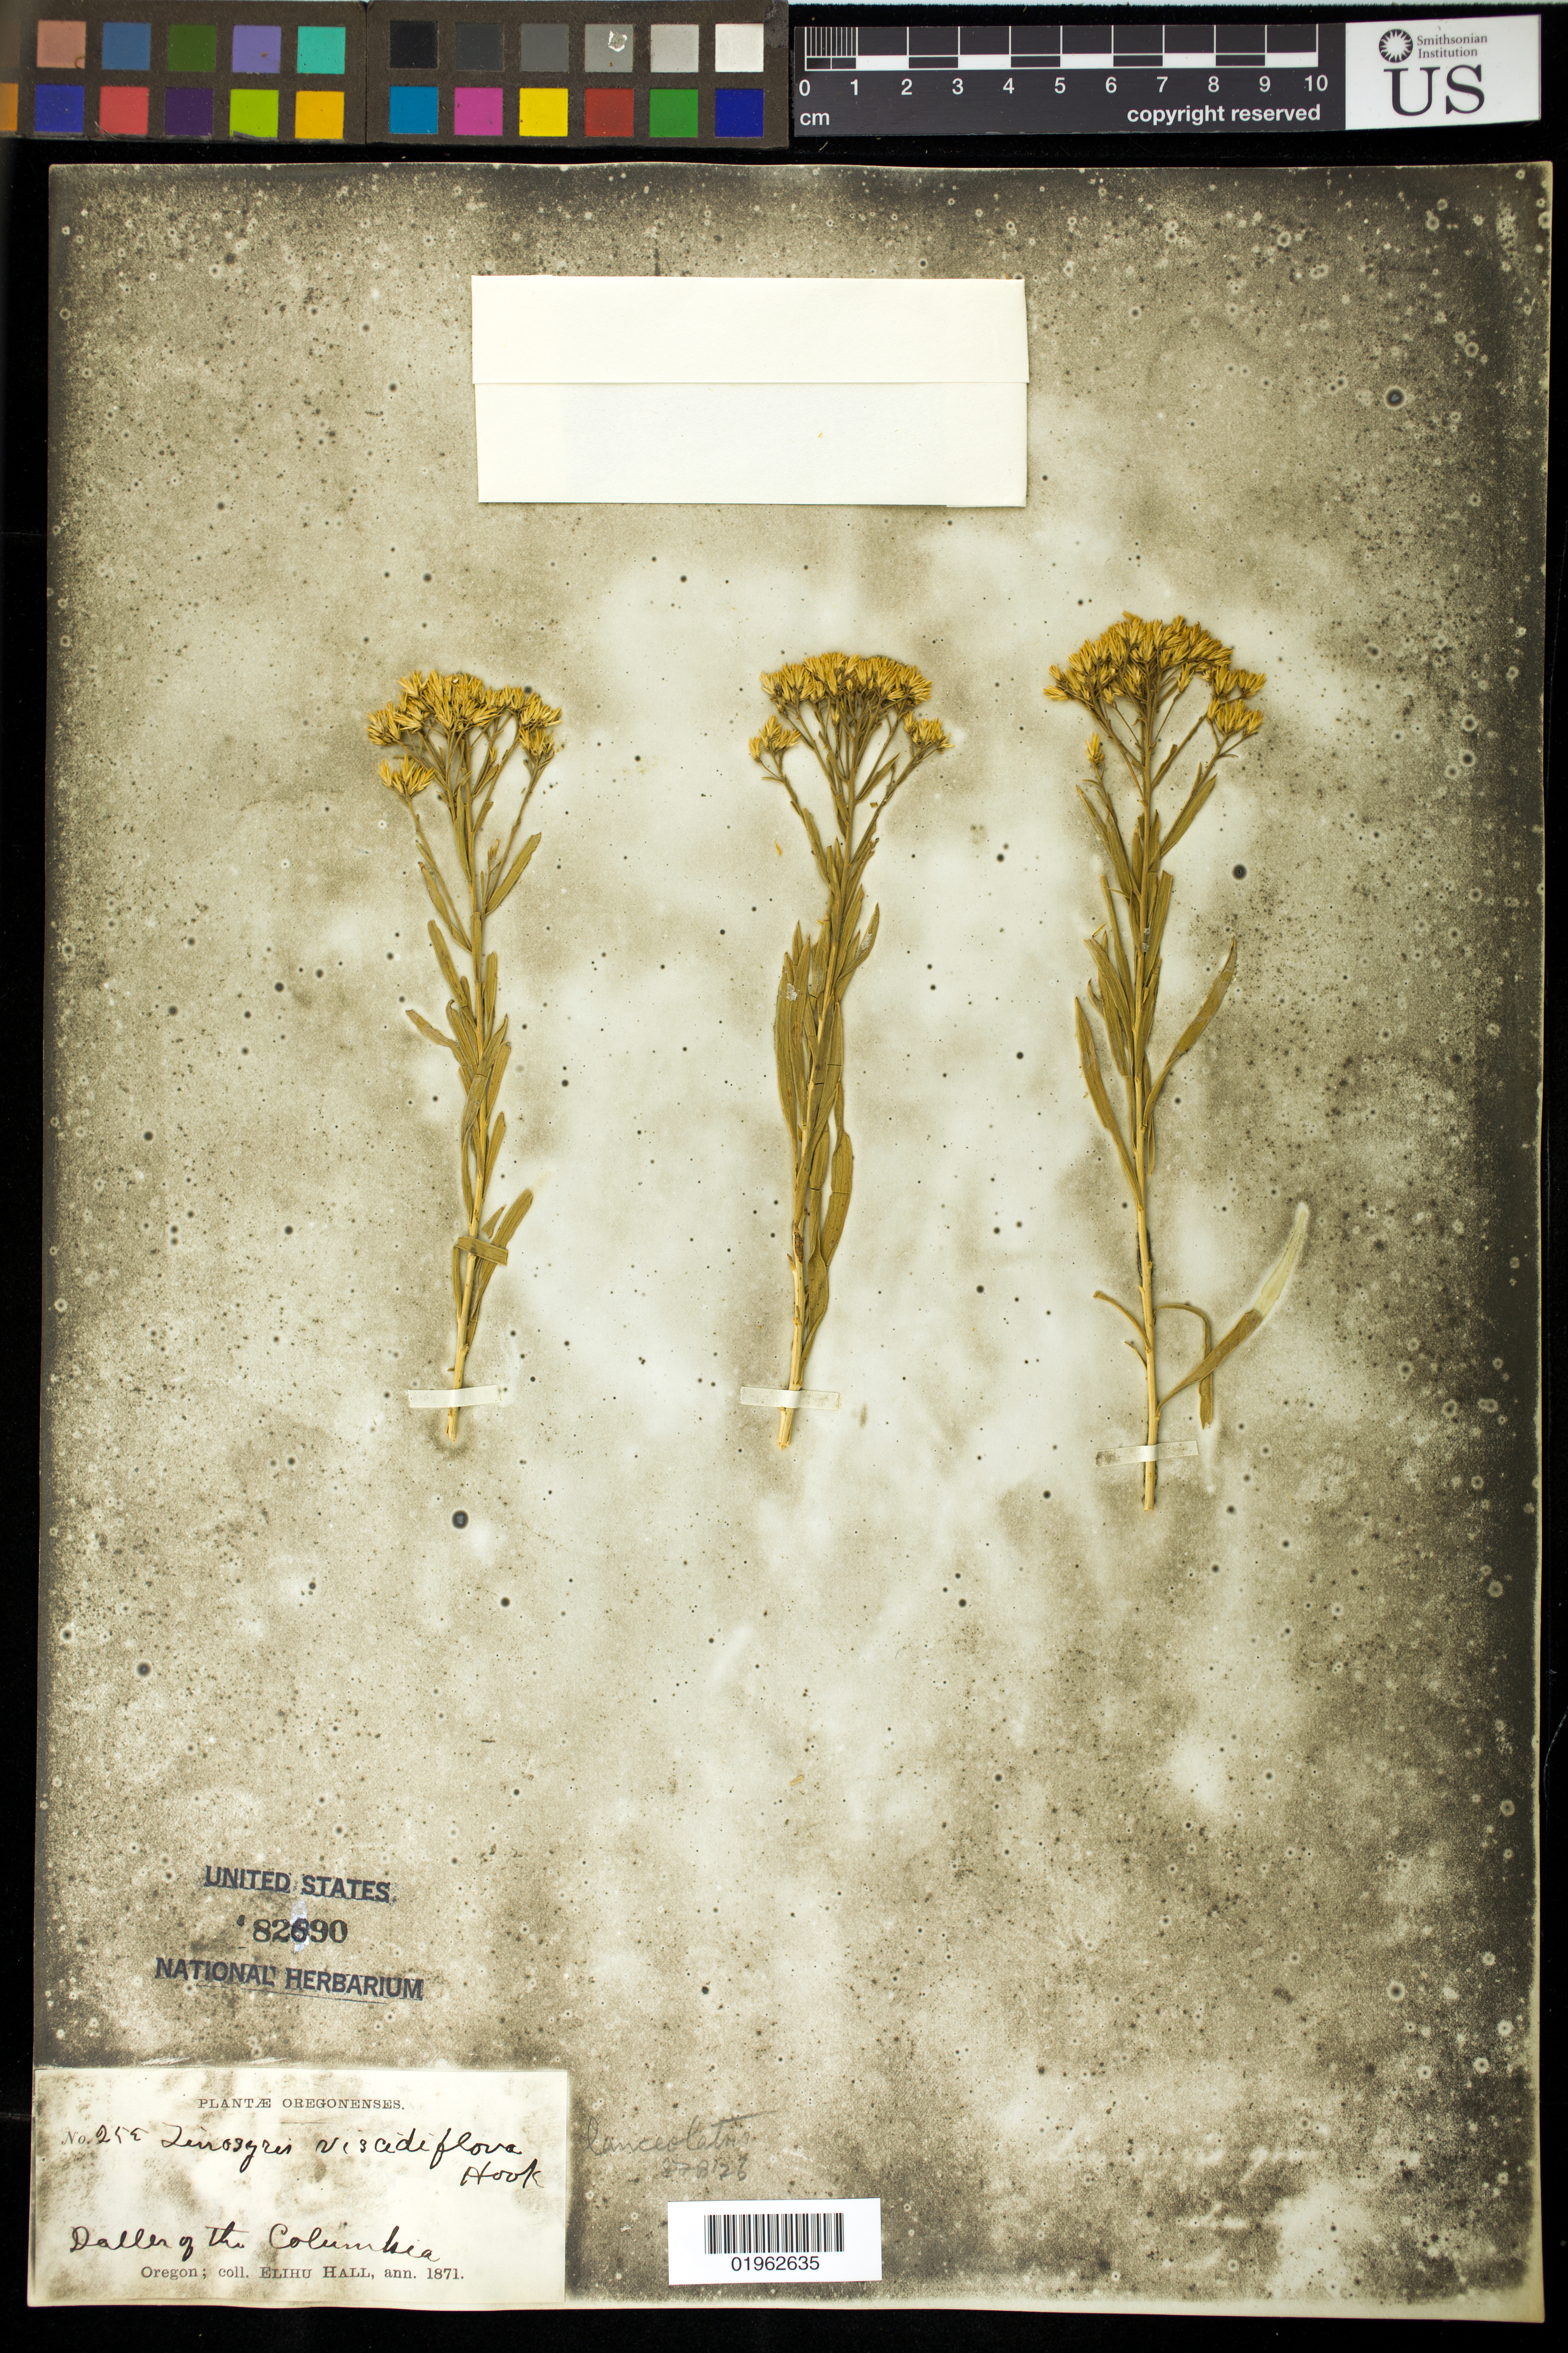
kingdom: Plantae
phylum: Tracheophyta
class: Magnoliopsida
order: Asterales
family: Asteraceae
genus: Linosyris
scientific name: Linosyris viscidiflora var. puberula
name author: D.C. Eaton in C. King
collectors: E. Hall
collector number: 255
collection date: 1871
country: United States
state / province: Oregon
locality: Dalles of the Columbia.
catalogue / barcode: US 82690